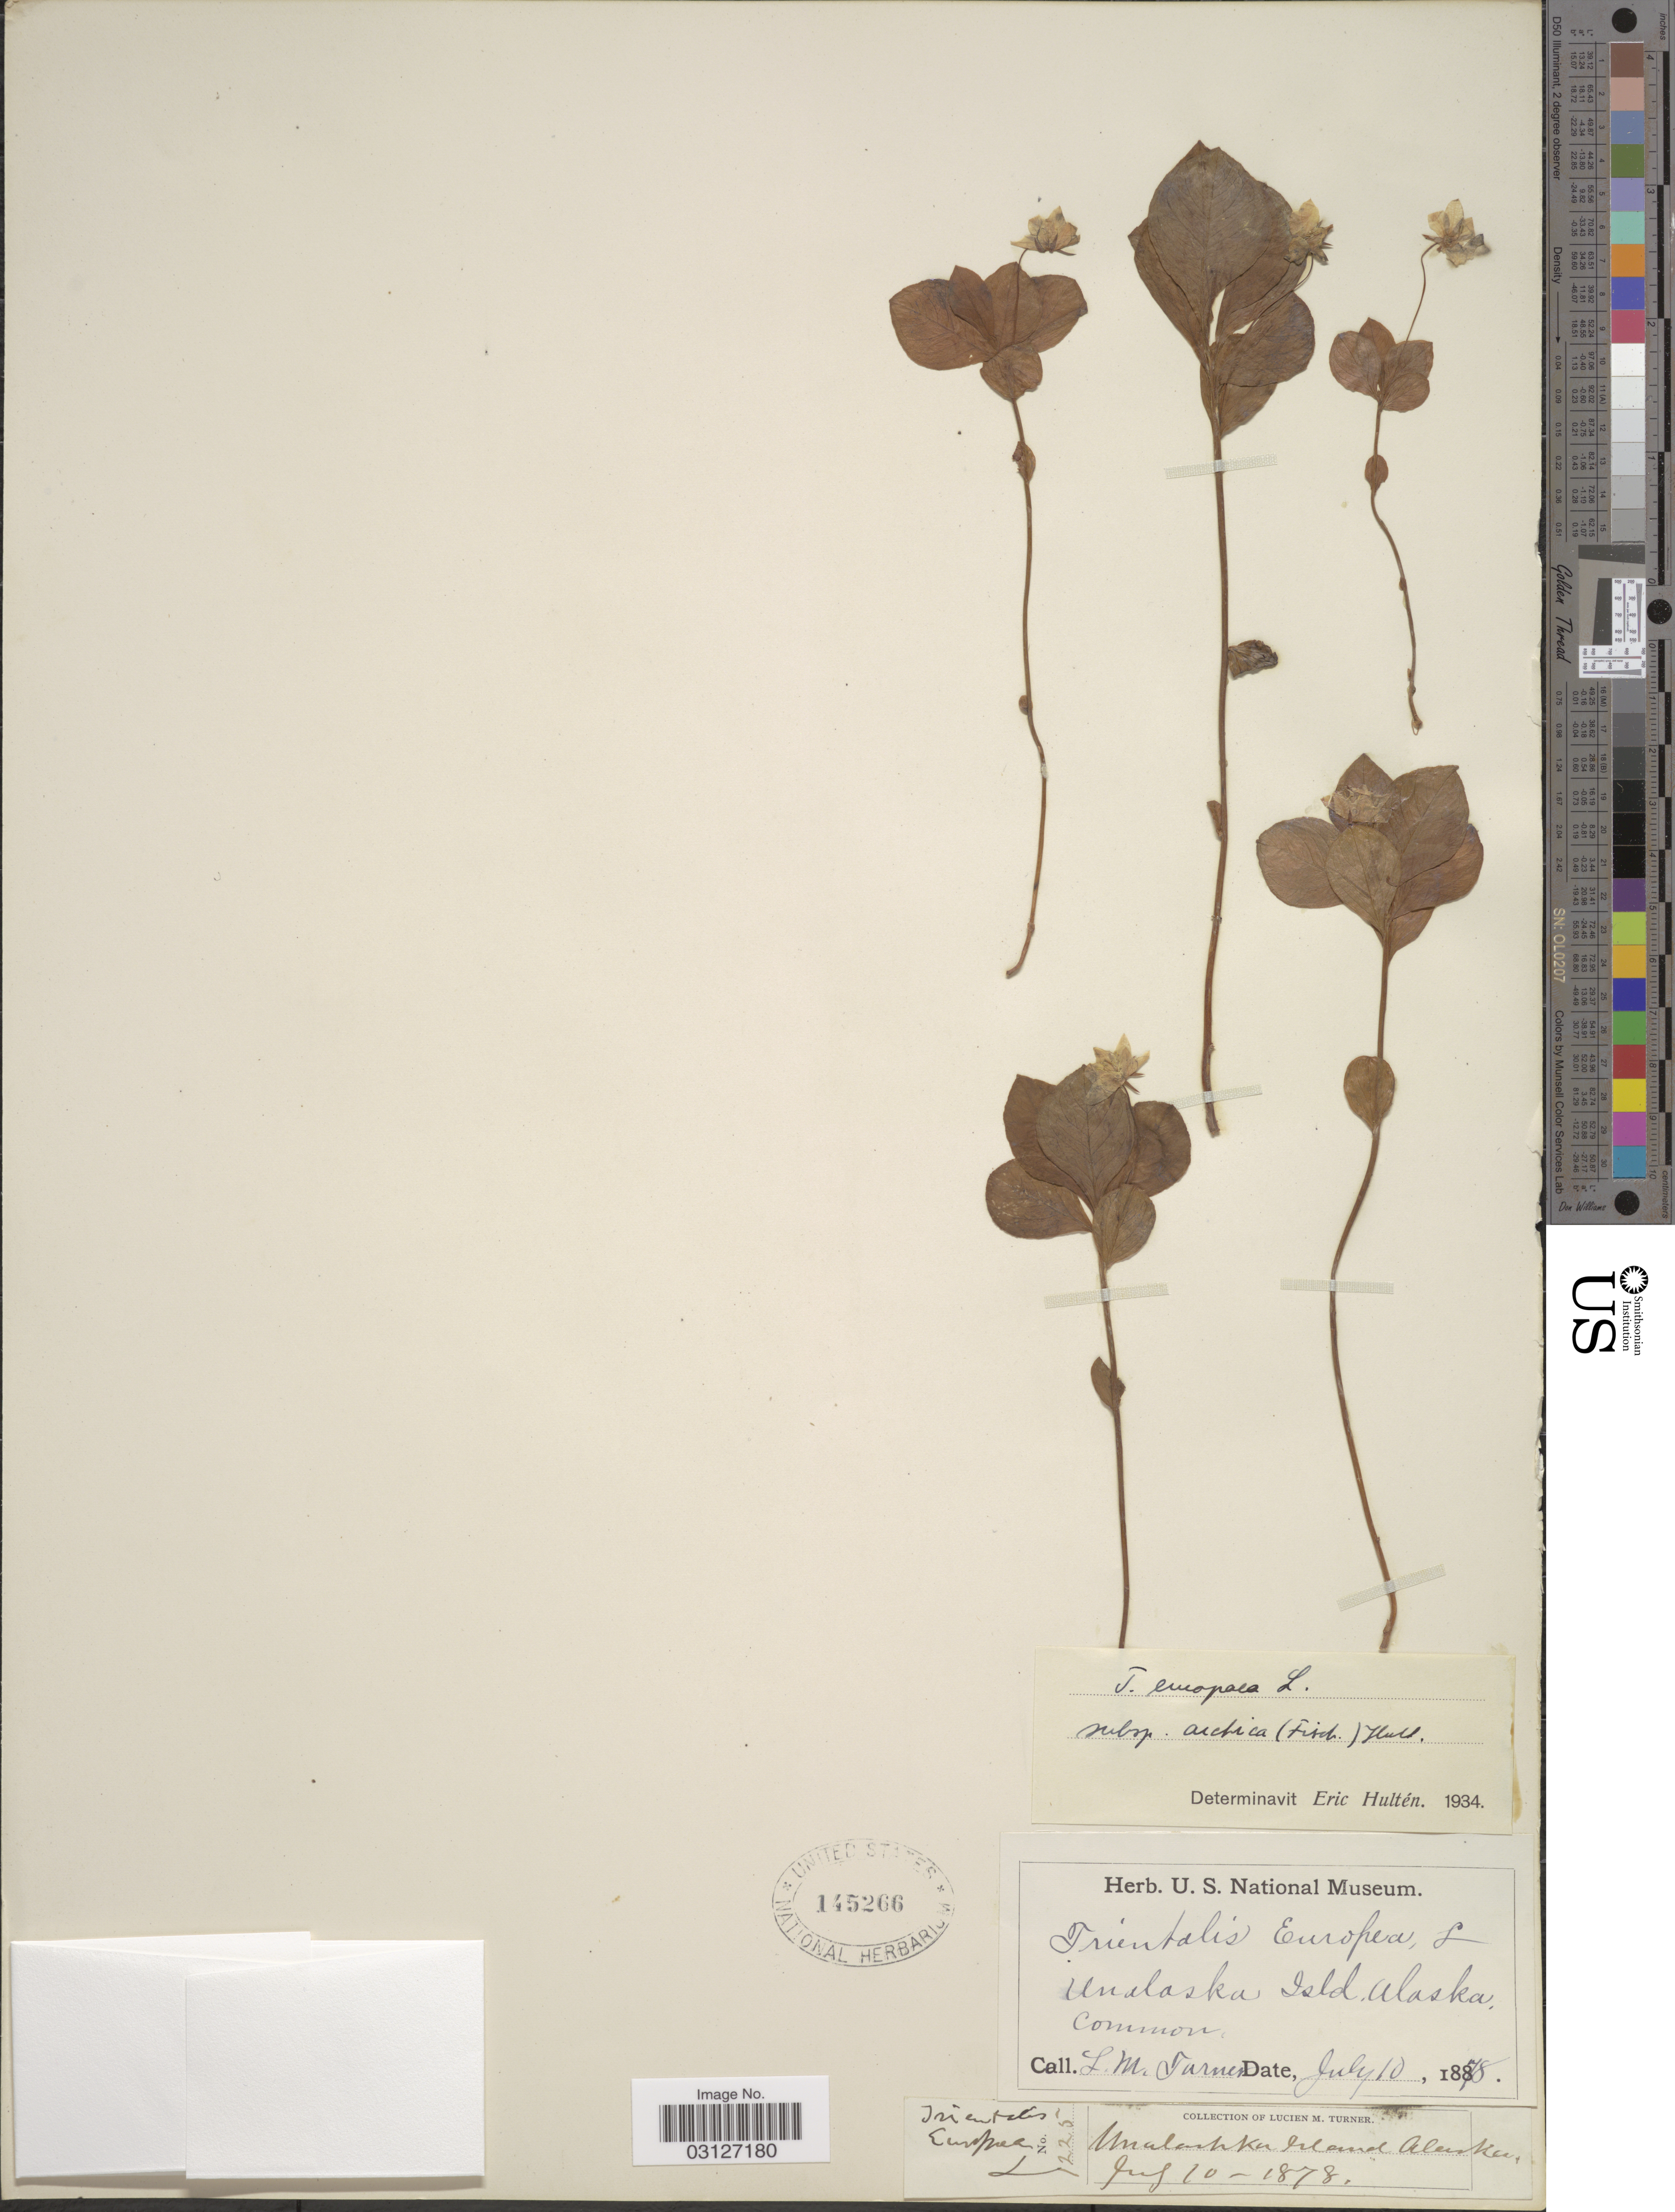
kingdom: Plantae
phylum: Tracheophyta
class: Magnoliopsida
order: Ericales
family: Primulaceae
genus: Trientalis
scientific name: Trientalis europaea subsp. arctica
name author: (Fisch. ex Hook.) Hultén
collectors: L. M. Turner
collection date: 1878-07-10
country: United States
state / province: Alaska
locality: Unalaska Isld.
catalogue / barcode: US 145266